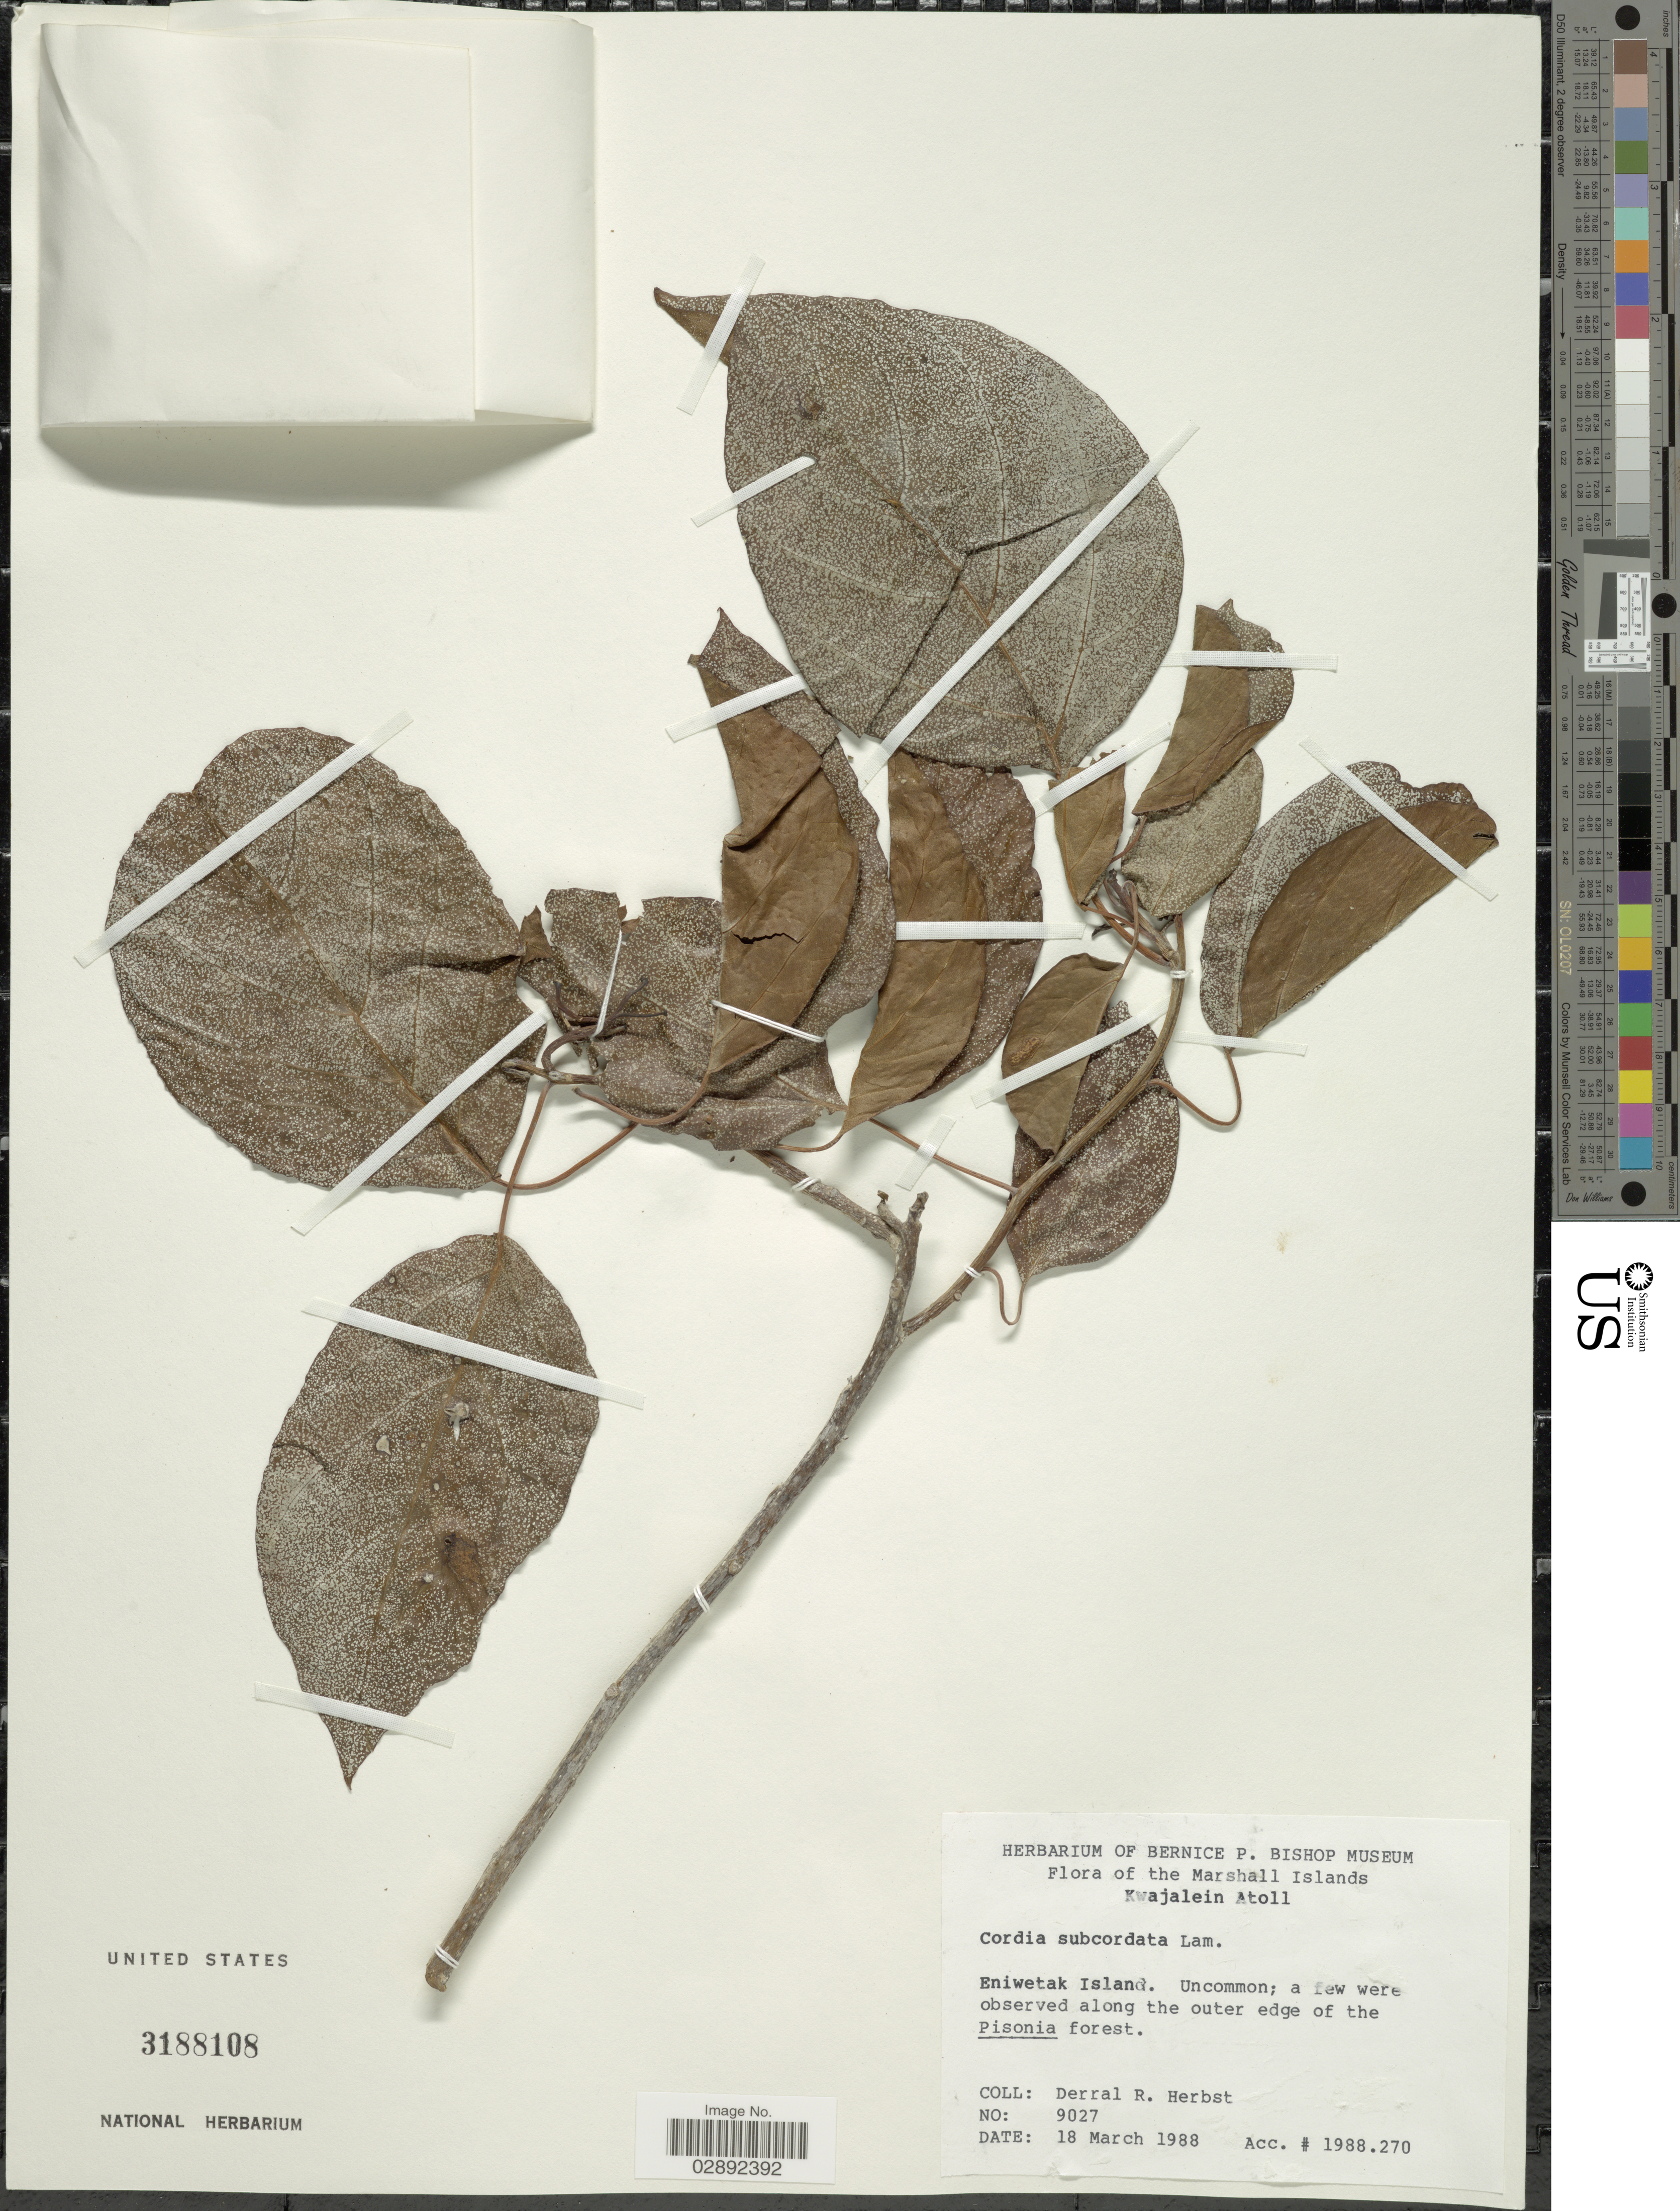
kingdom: Plantae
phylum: Tracheophyta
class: Magnoliopsida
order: Boraginales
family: Cordiaceae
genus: Cordia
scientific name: Cordia subcordata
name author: Lam.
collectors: D. R. Herbst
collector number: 9027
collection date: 1988-03-18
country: Marshall Islands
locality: Kwajalein Atoll. Eniwetak Island.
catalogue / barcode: US 3188108